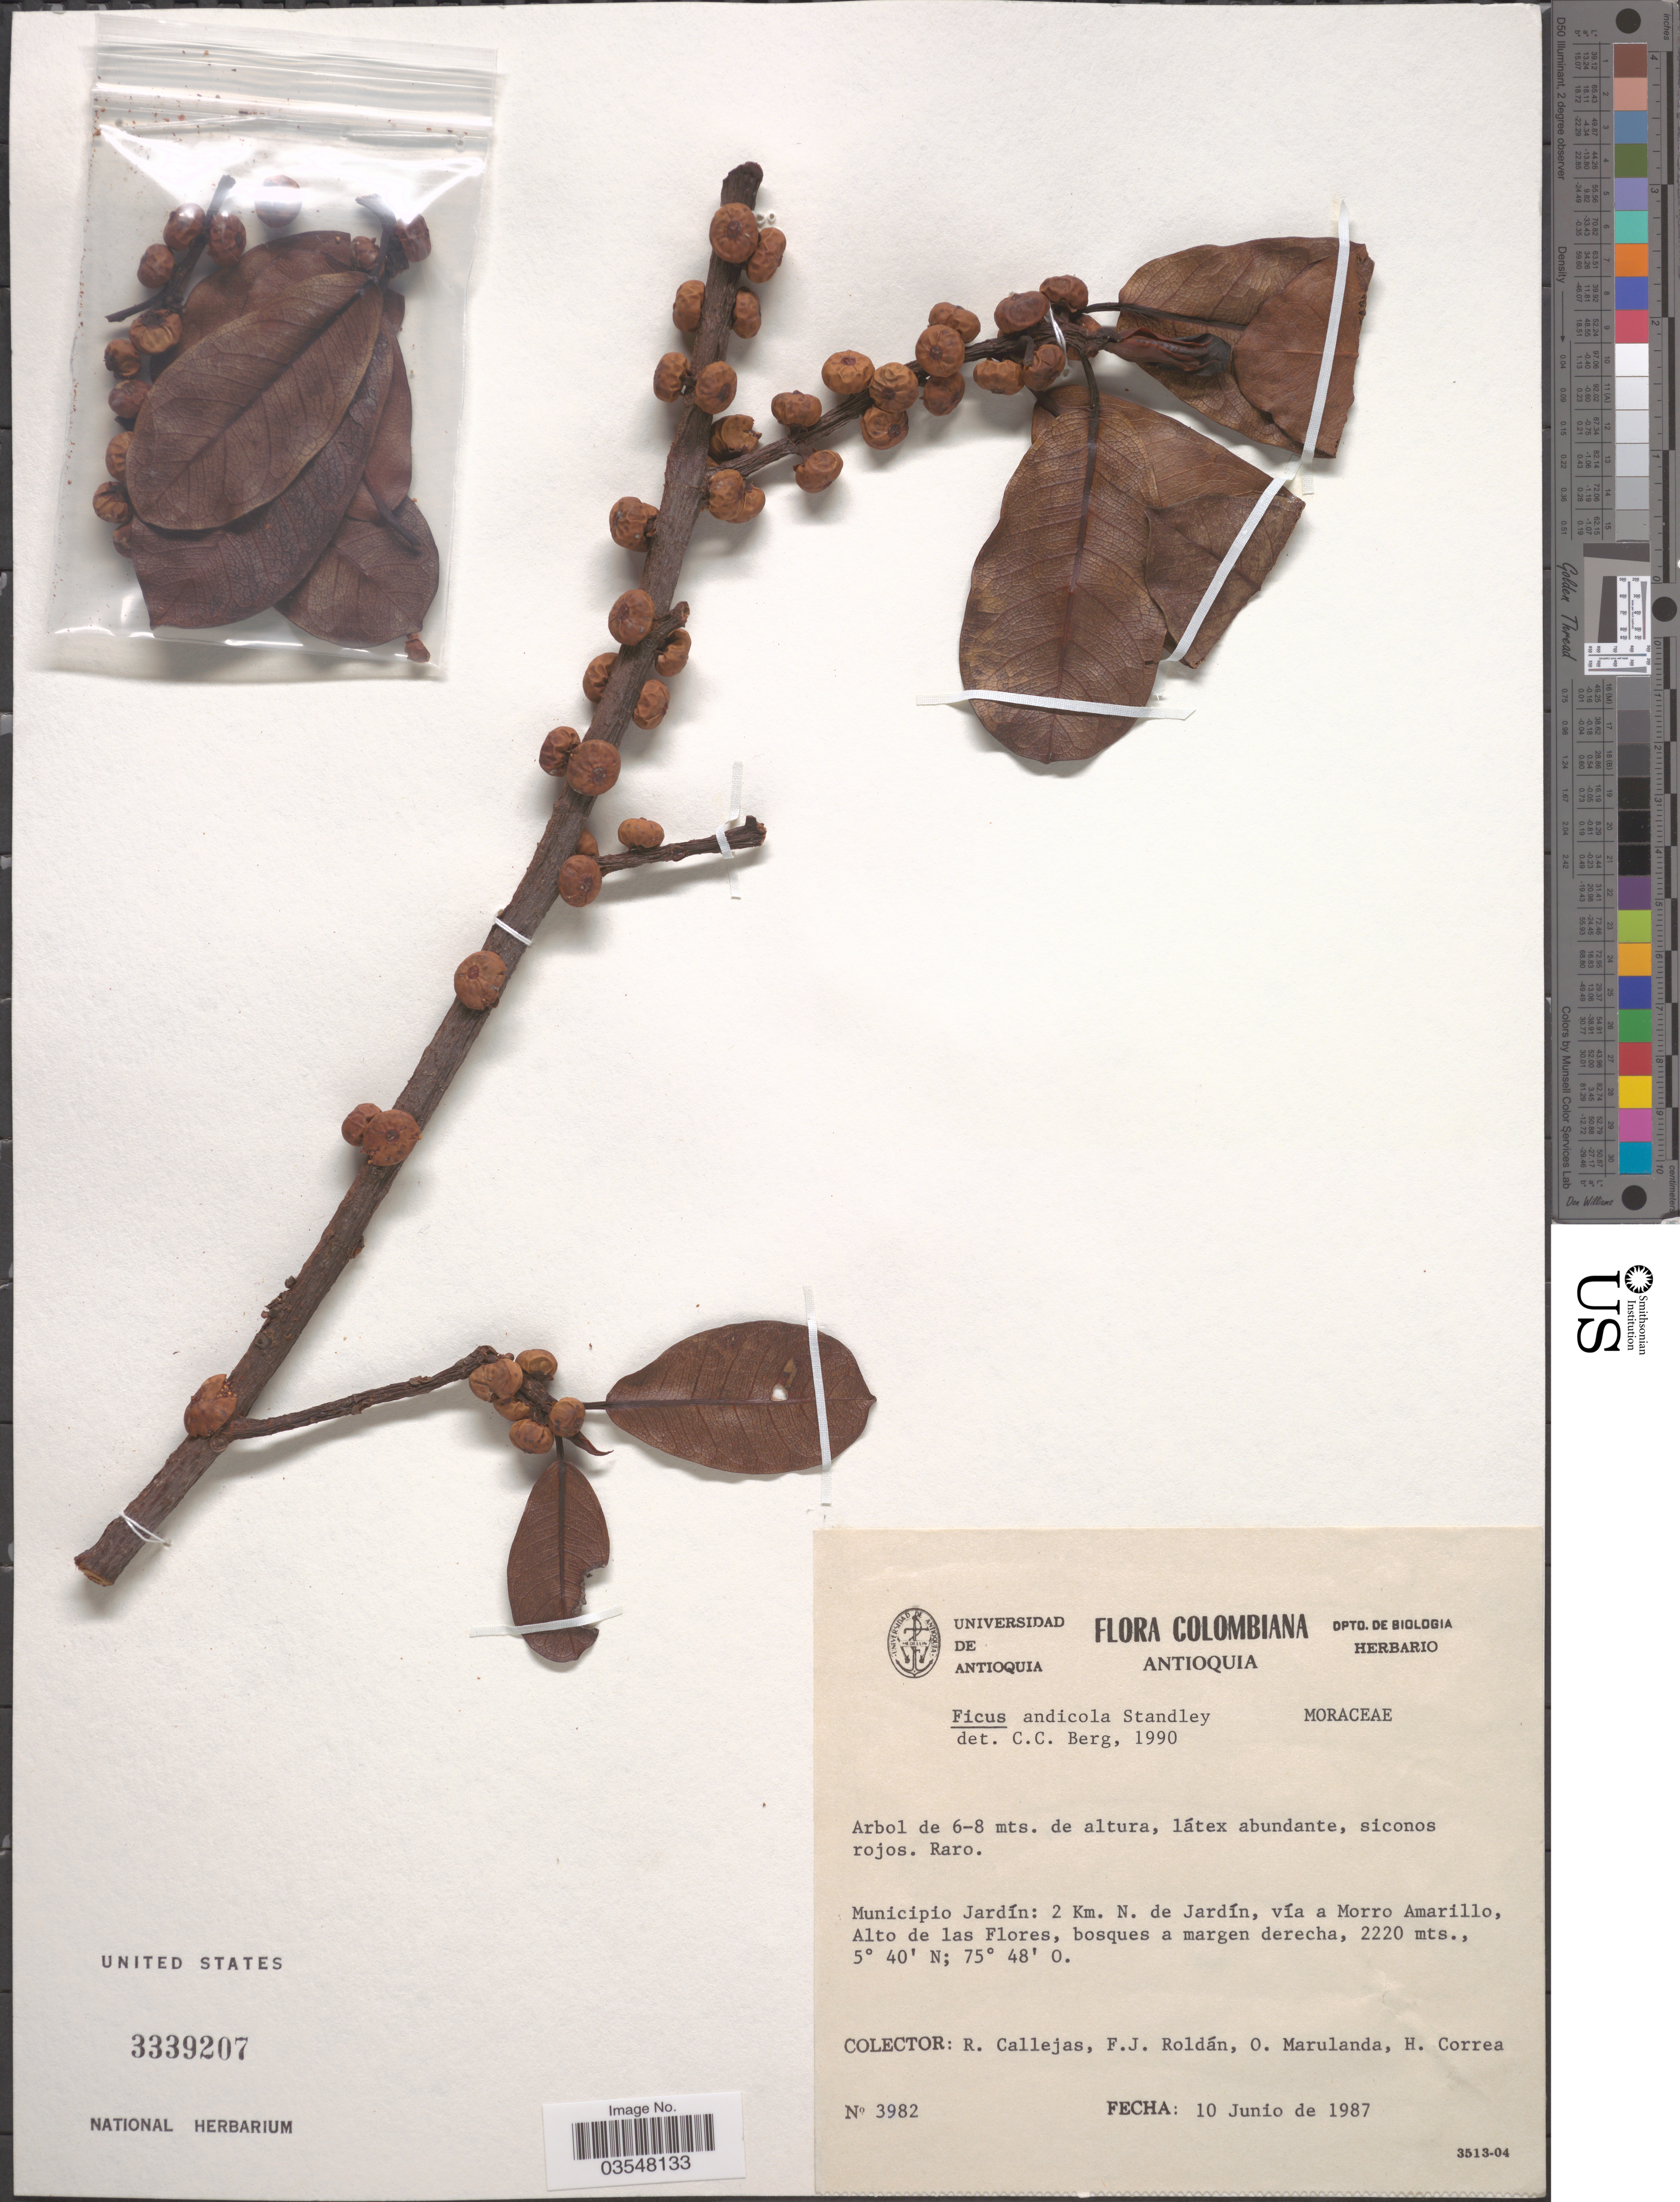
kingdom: Plantae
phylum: Tracheophyta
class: Magnoliopsida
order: Rosales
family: Moraceae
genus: Ficus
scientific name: Ficus andicola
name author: Standl.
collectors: R. Callejas, F. J. Roldán, O. Marulanda & H. Correa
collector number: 3982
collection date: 1987-06-10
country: Colombia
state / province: Antioquia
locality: Municipio Jardín: 2 Km. N. de Jardín, vía a Morro Amarillo, Alto de las Flores.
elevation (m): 2220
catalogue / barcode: US 3339207